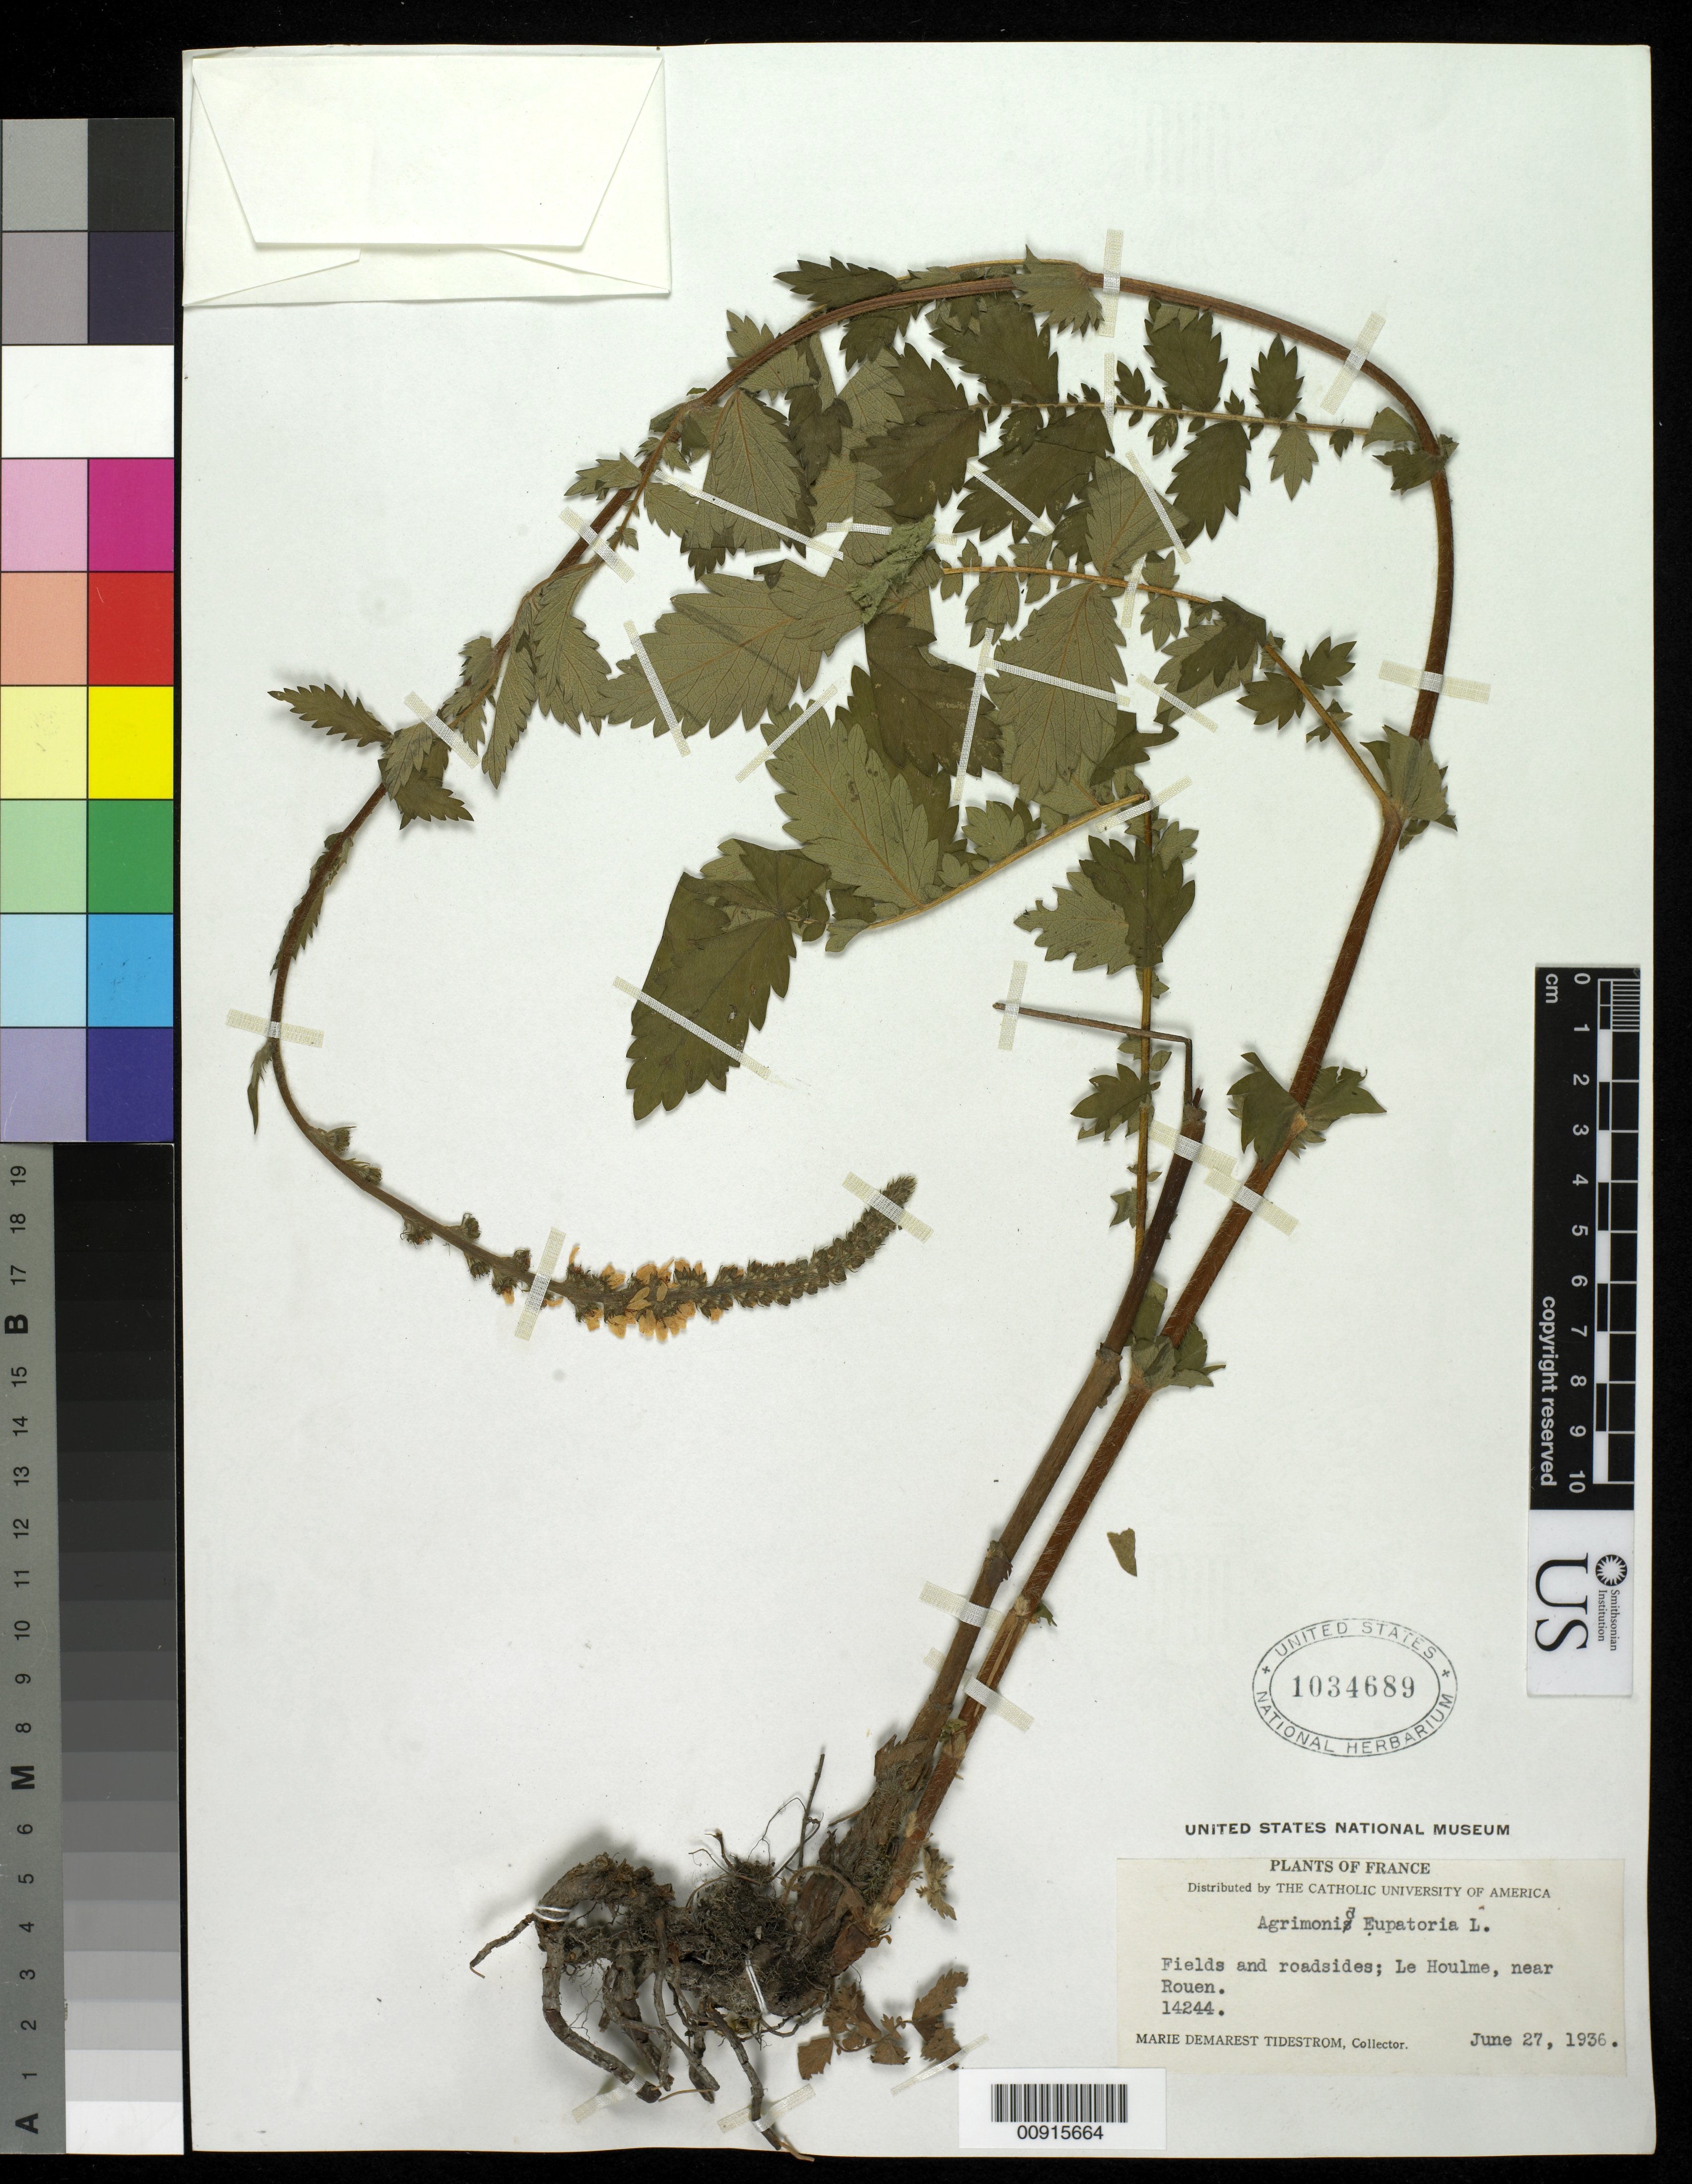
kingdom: Plantae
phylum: Tracheophyta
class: Magnoliopsida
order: Rosales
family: Rosaceae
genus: Agrimonia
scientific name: Agrimonia eupatoria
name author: L.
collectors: M. Tidestrom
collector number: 14244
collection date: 1936-06-27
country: France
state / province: Normandie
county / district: Seine-Maritime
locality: Le Houlme, nr Rouen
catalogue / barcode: US 1034689